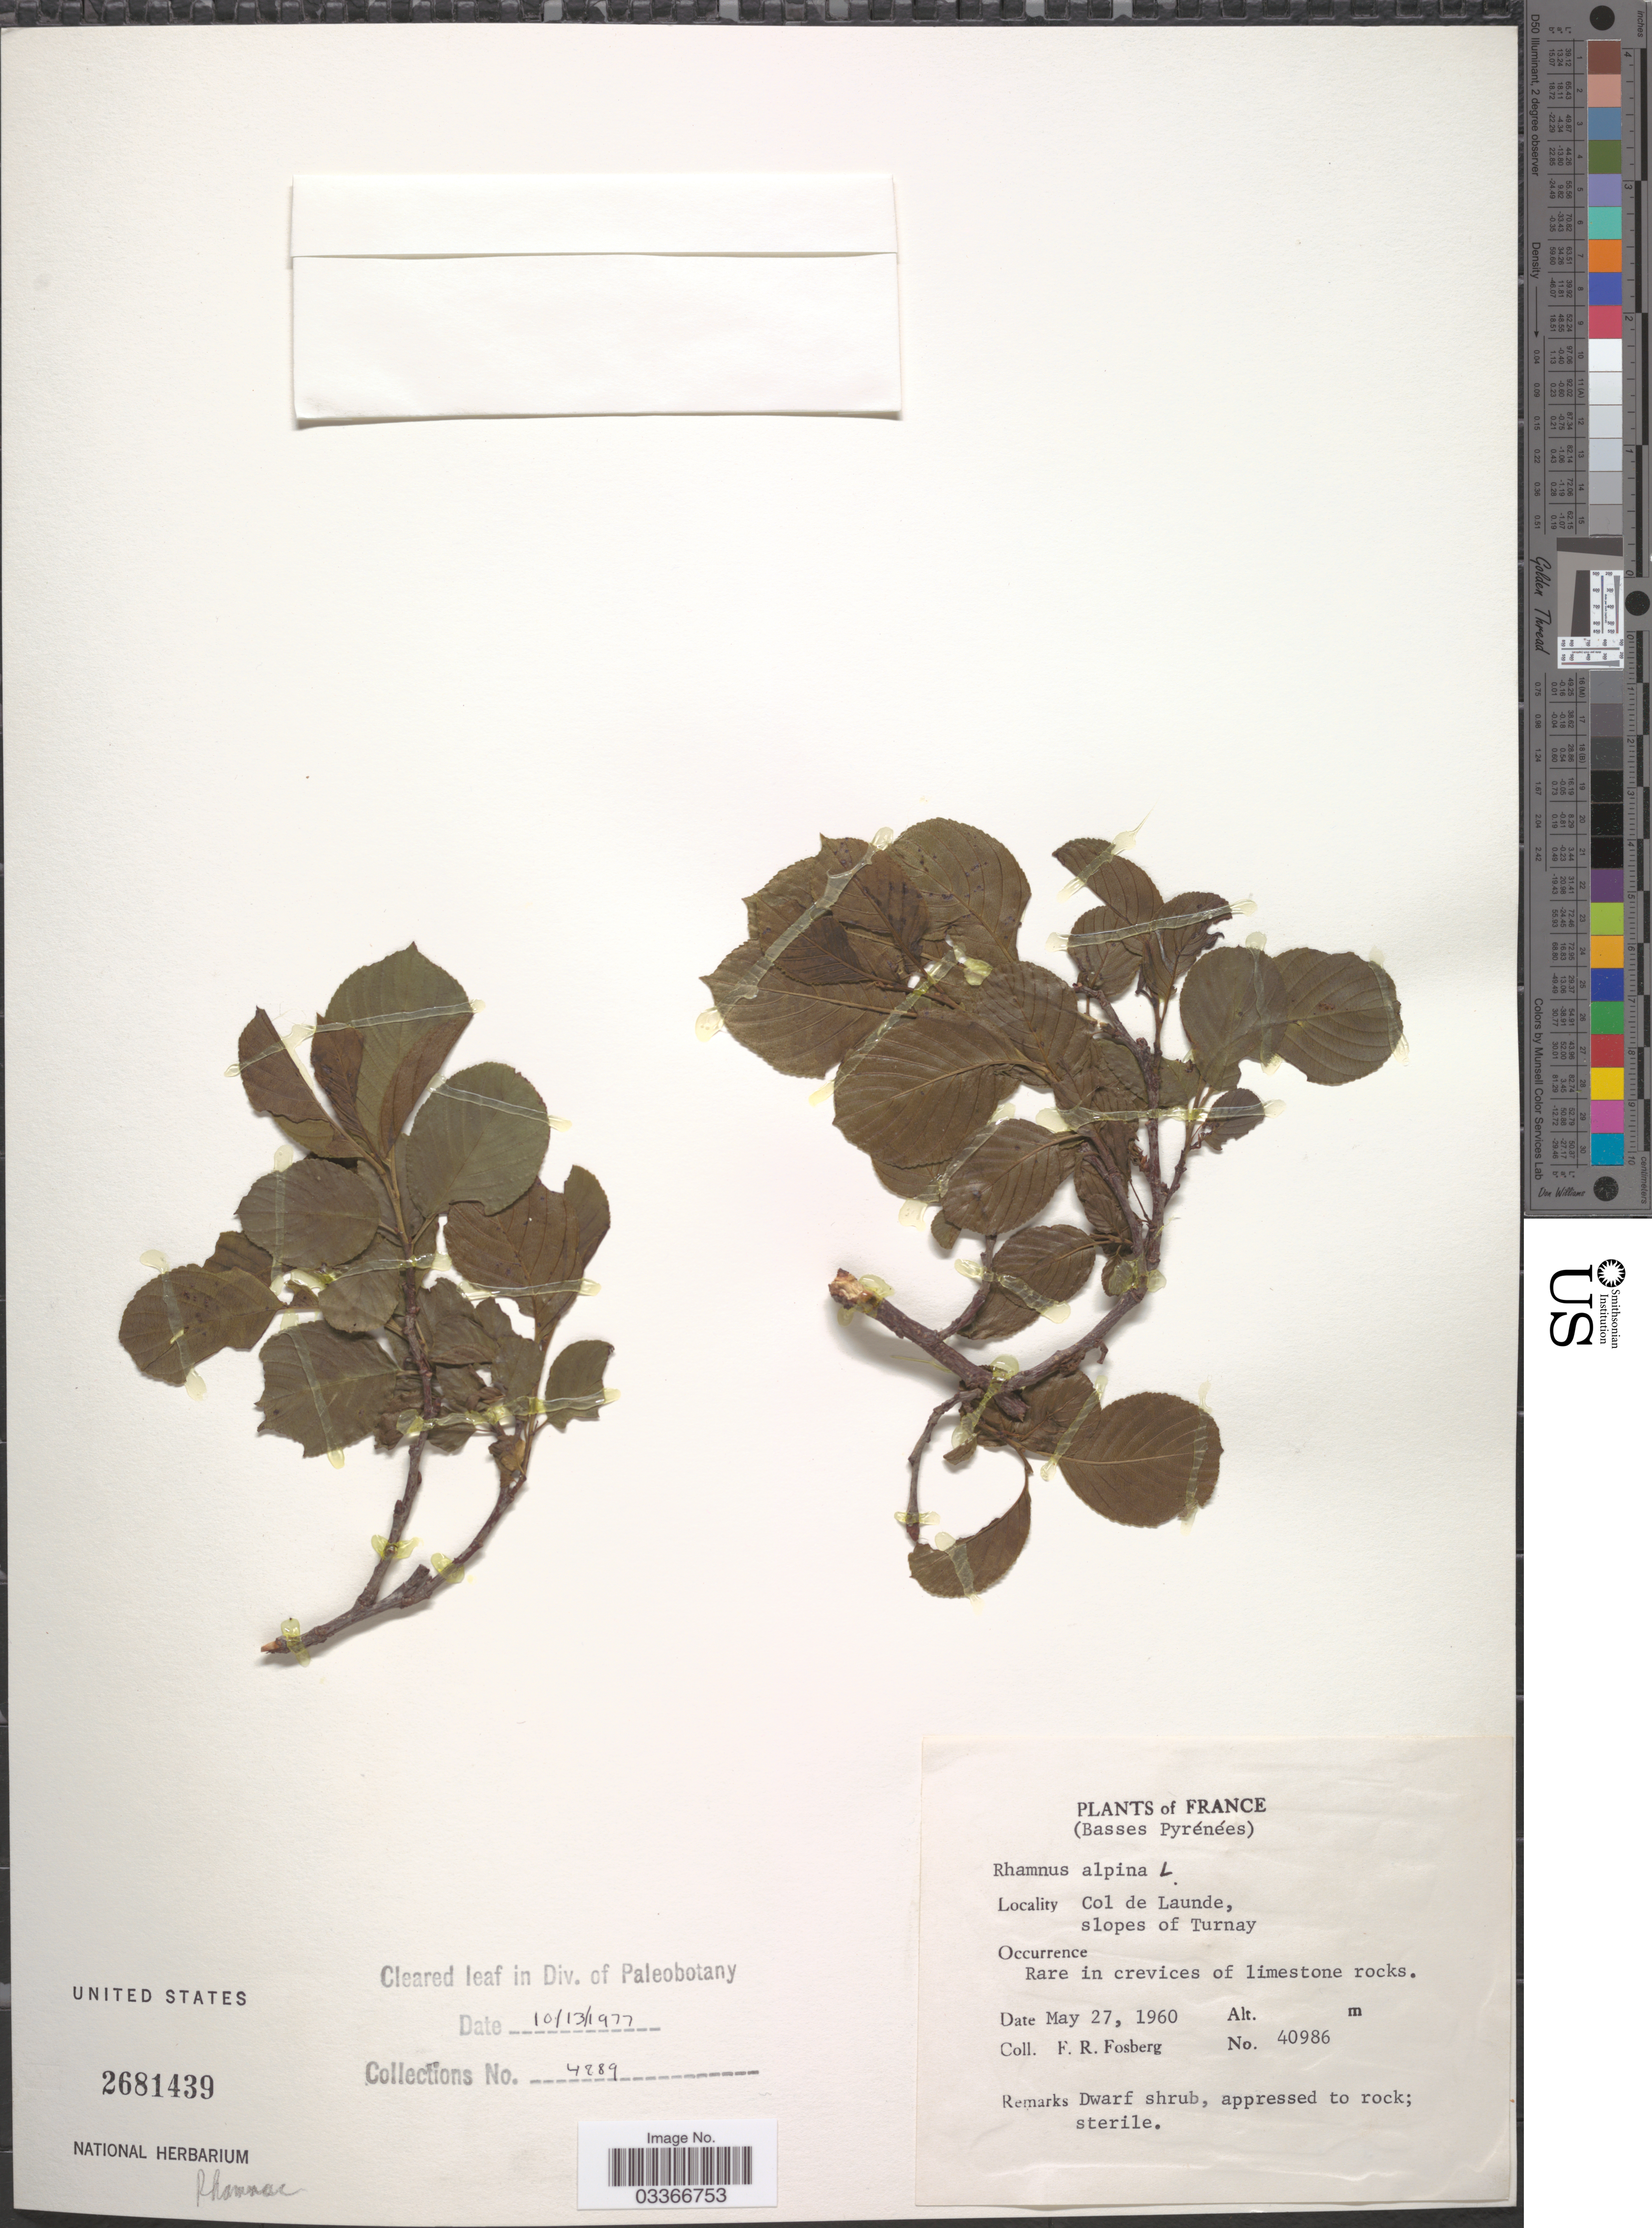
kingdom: Plantae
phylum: Tracheophyta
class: Magnoliopsida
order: Rosales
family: Rhamnaceae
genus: Rhamnus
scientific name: Rhamnus alpina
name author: L.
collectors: F. R. Fosberg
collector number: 40986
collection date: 1960-05-27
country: France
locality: (Basses Pyrénées), Col de Launde, slopes of Turnay.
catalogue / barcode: US 2681439